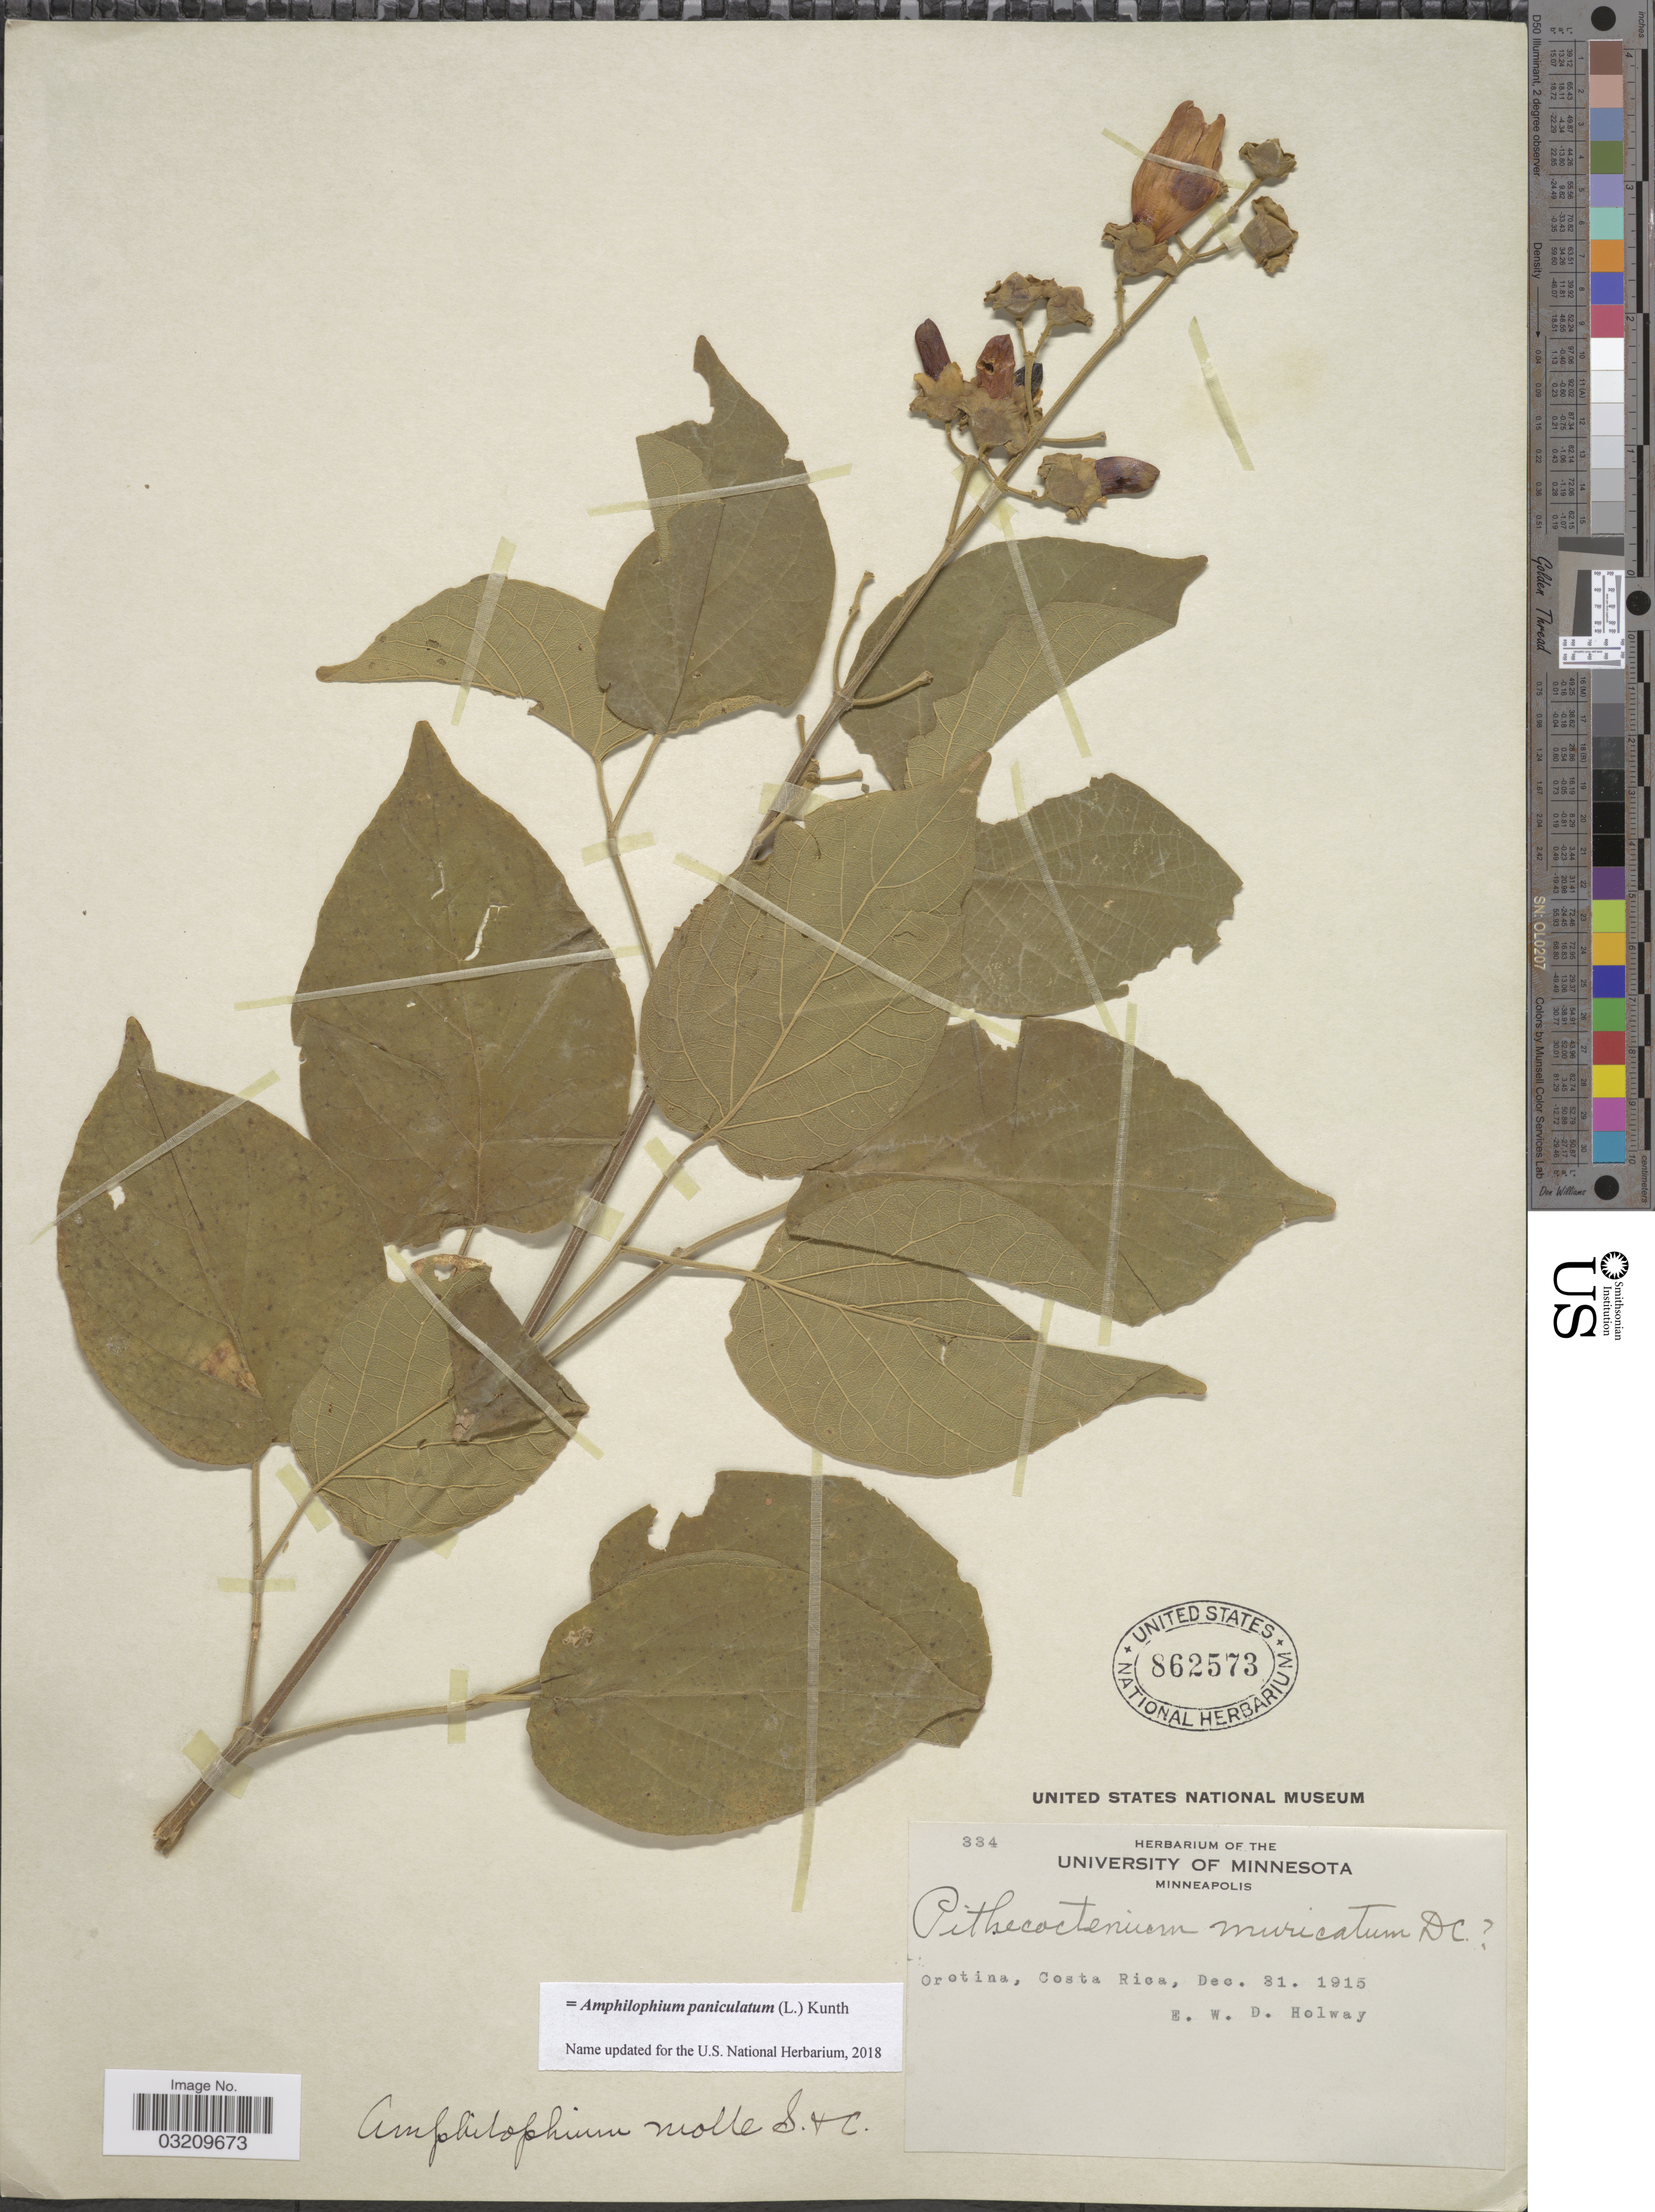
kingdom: Plantae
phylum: Tracheophyta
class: Magnoliopsida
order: Lamiales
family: Bignoniaceae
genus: Amphilophium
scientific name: Amphilophium paniculatum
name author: (L.) Kunth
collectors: E. W. D. Holway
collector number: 334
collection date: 1915-12-31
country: Costa Rica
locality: Orotina.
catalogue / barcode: US 862573